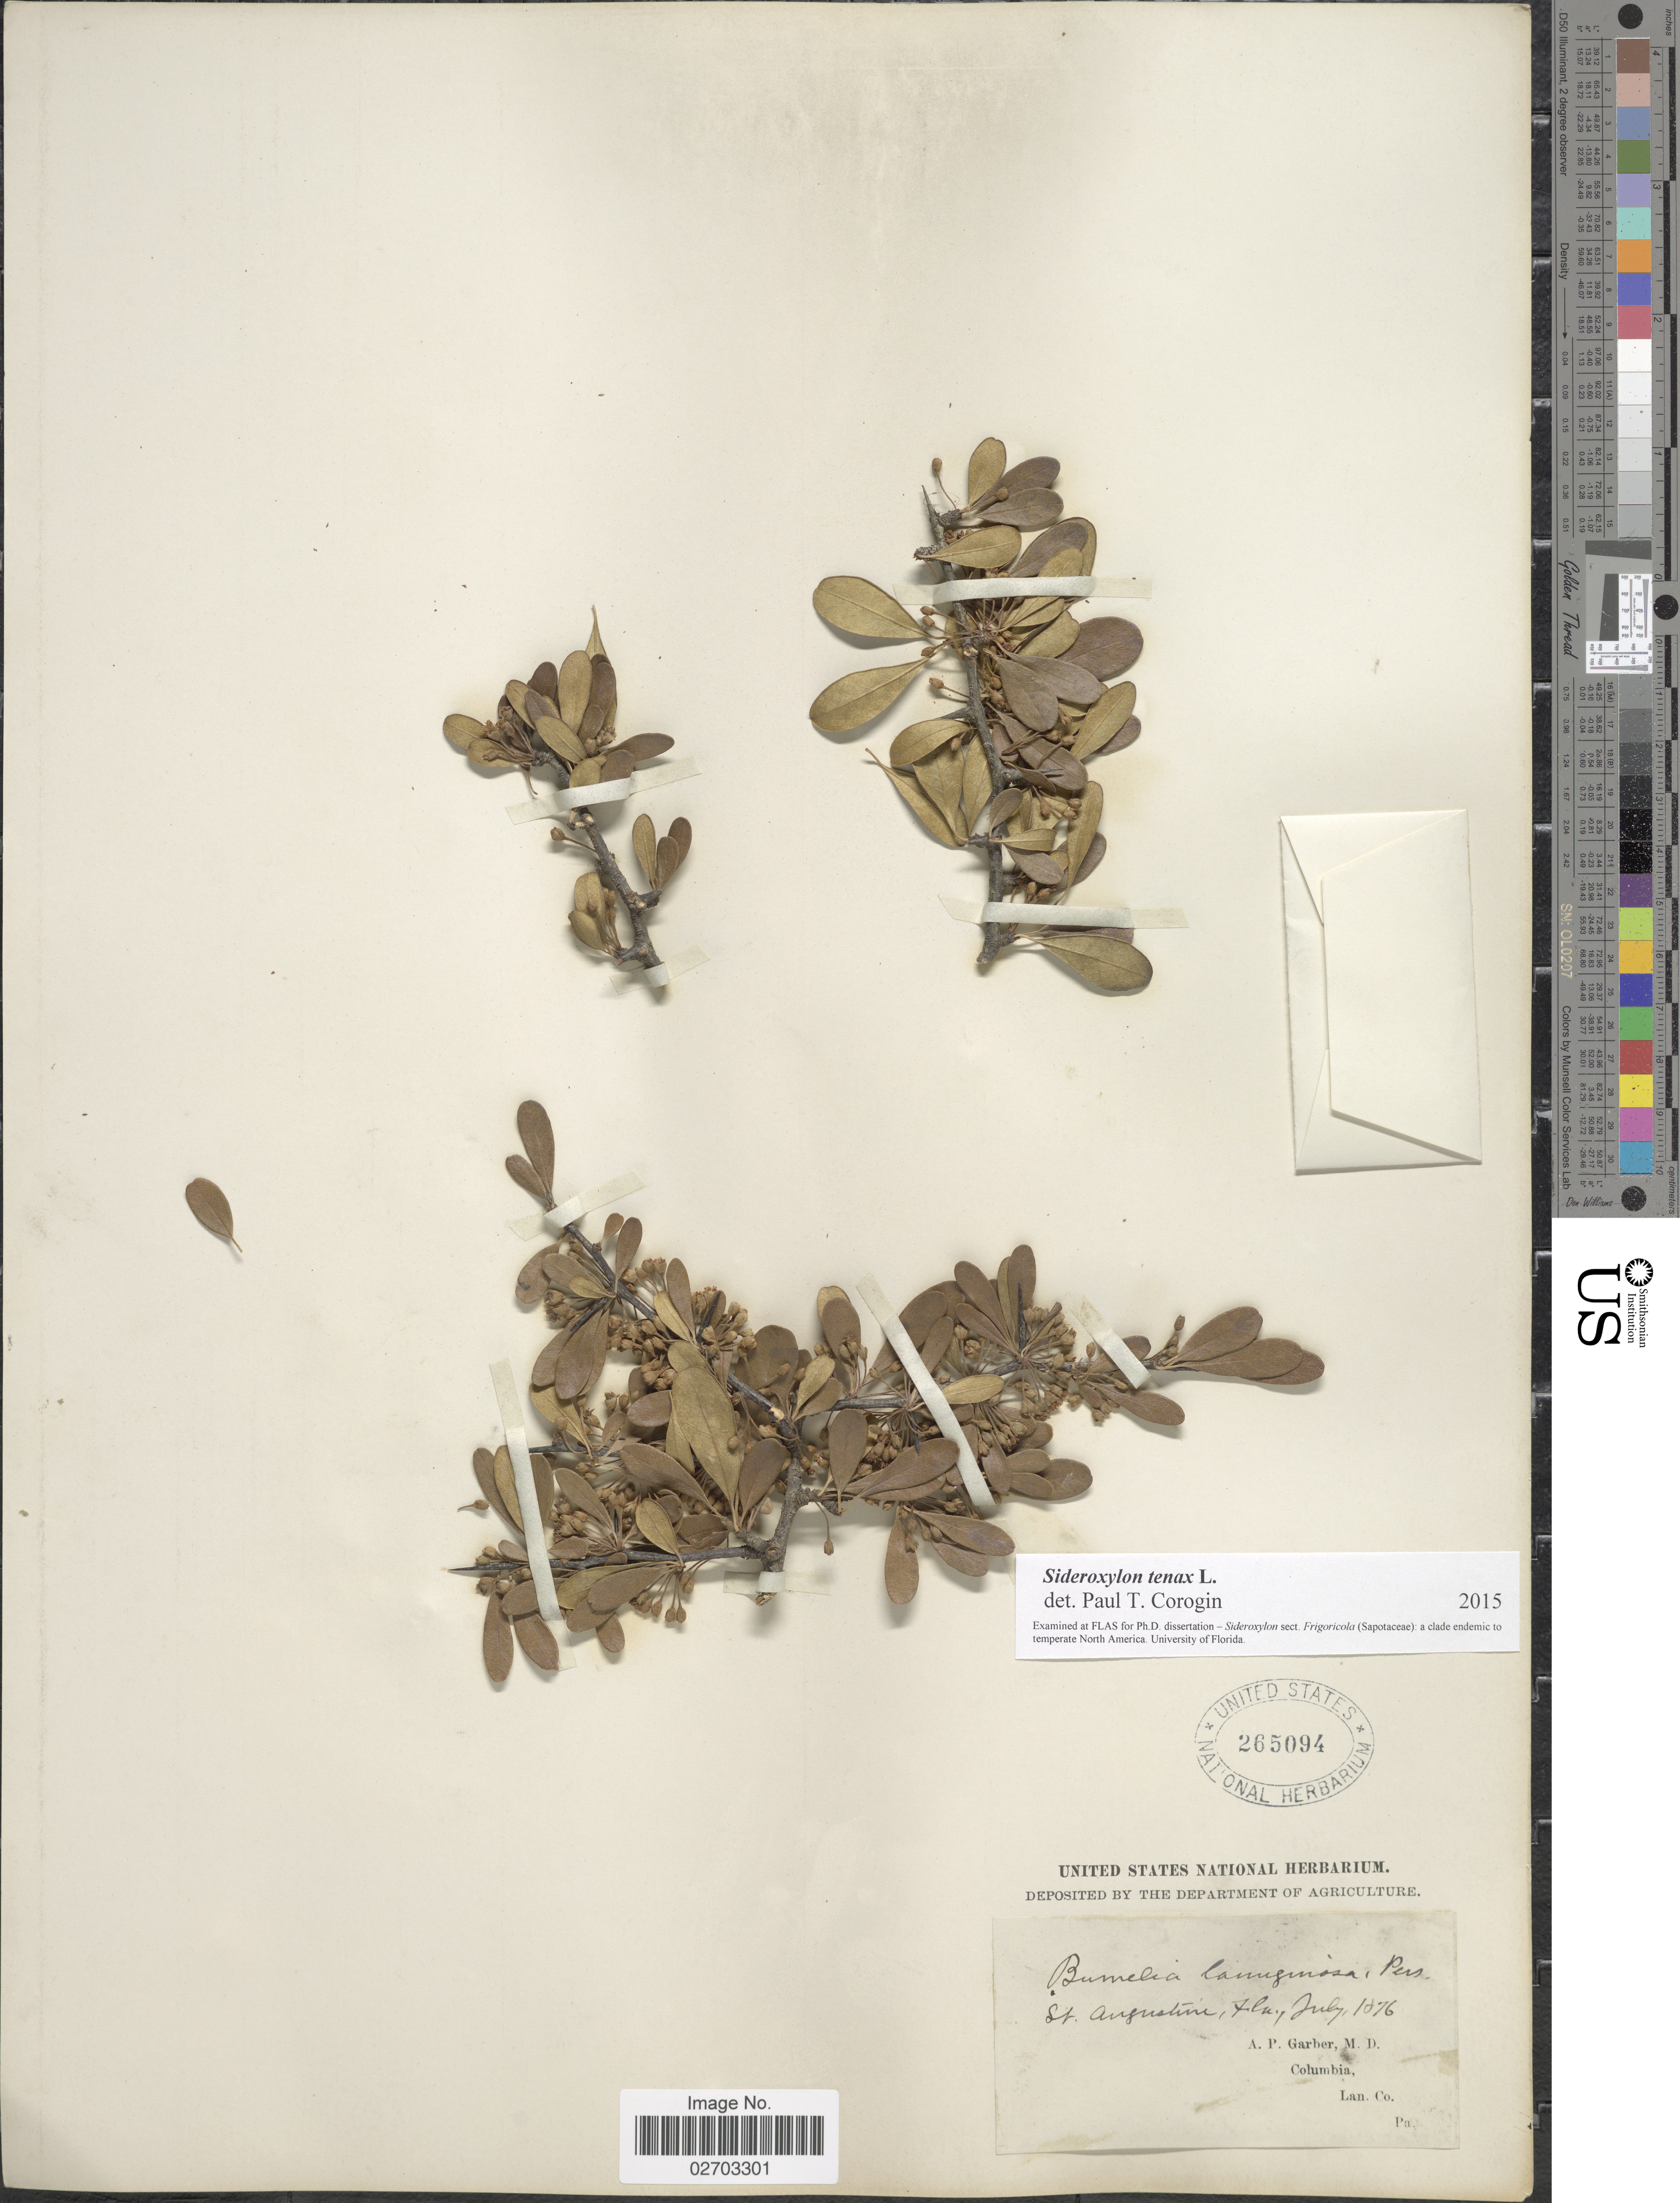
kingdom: Plantae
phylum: Tracheophyta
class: Magnoliopsida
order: Ericales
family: Sapotaceae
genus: Sideroxylon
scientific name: Sideroxylon tenax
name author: L.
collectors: A. P. Garber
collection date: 1876-07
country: United States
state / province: Florida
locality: St. Augustine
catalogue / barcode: US 265094